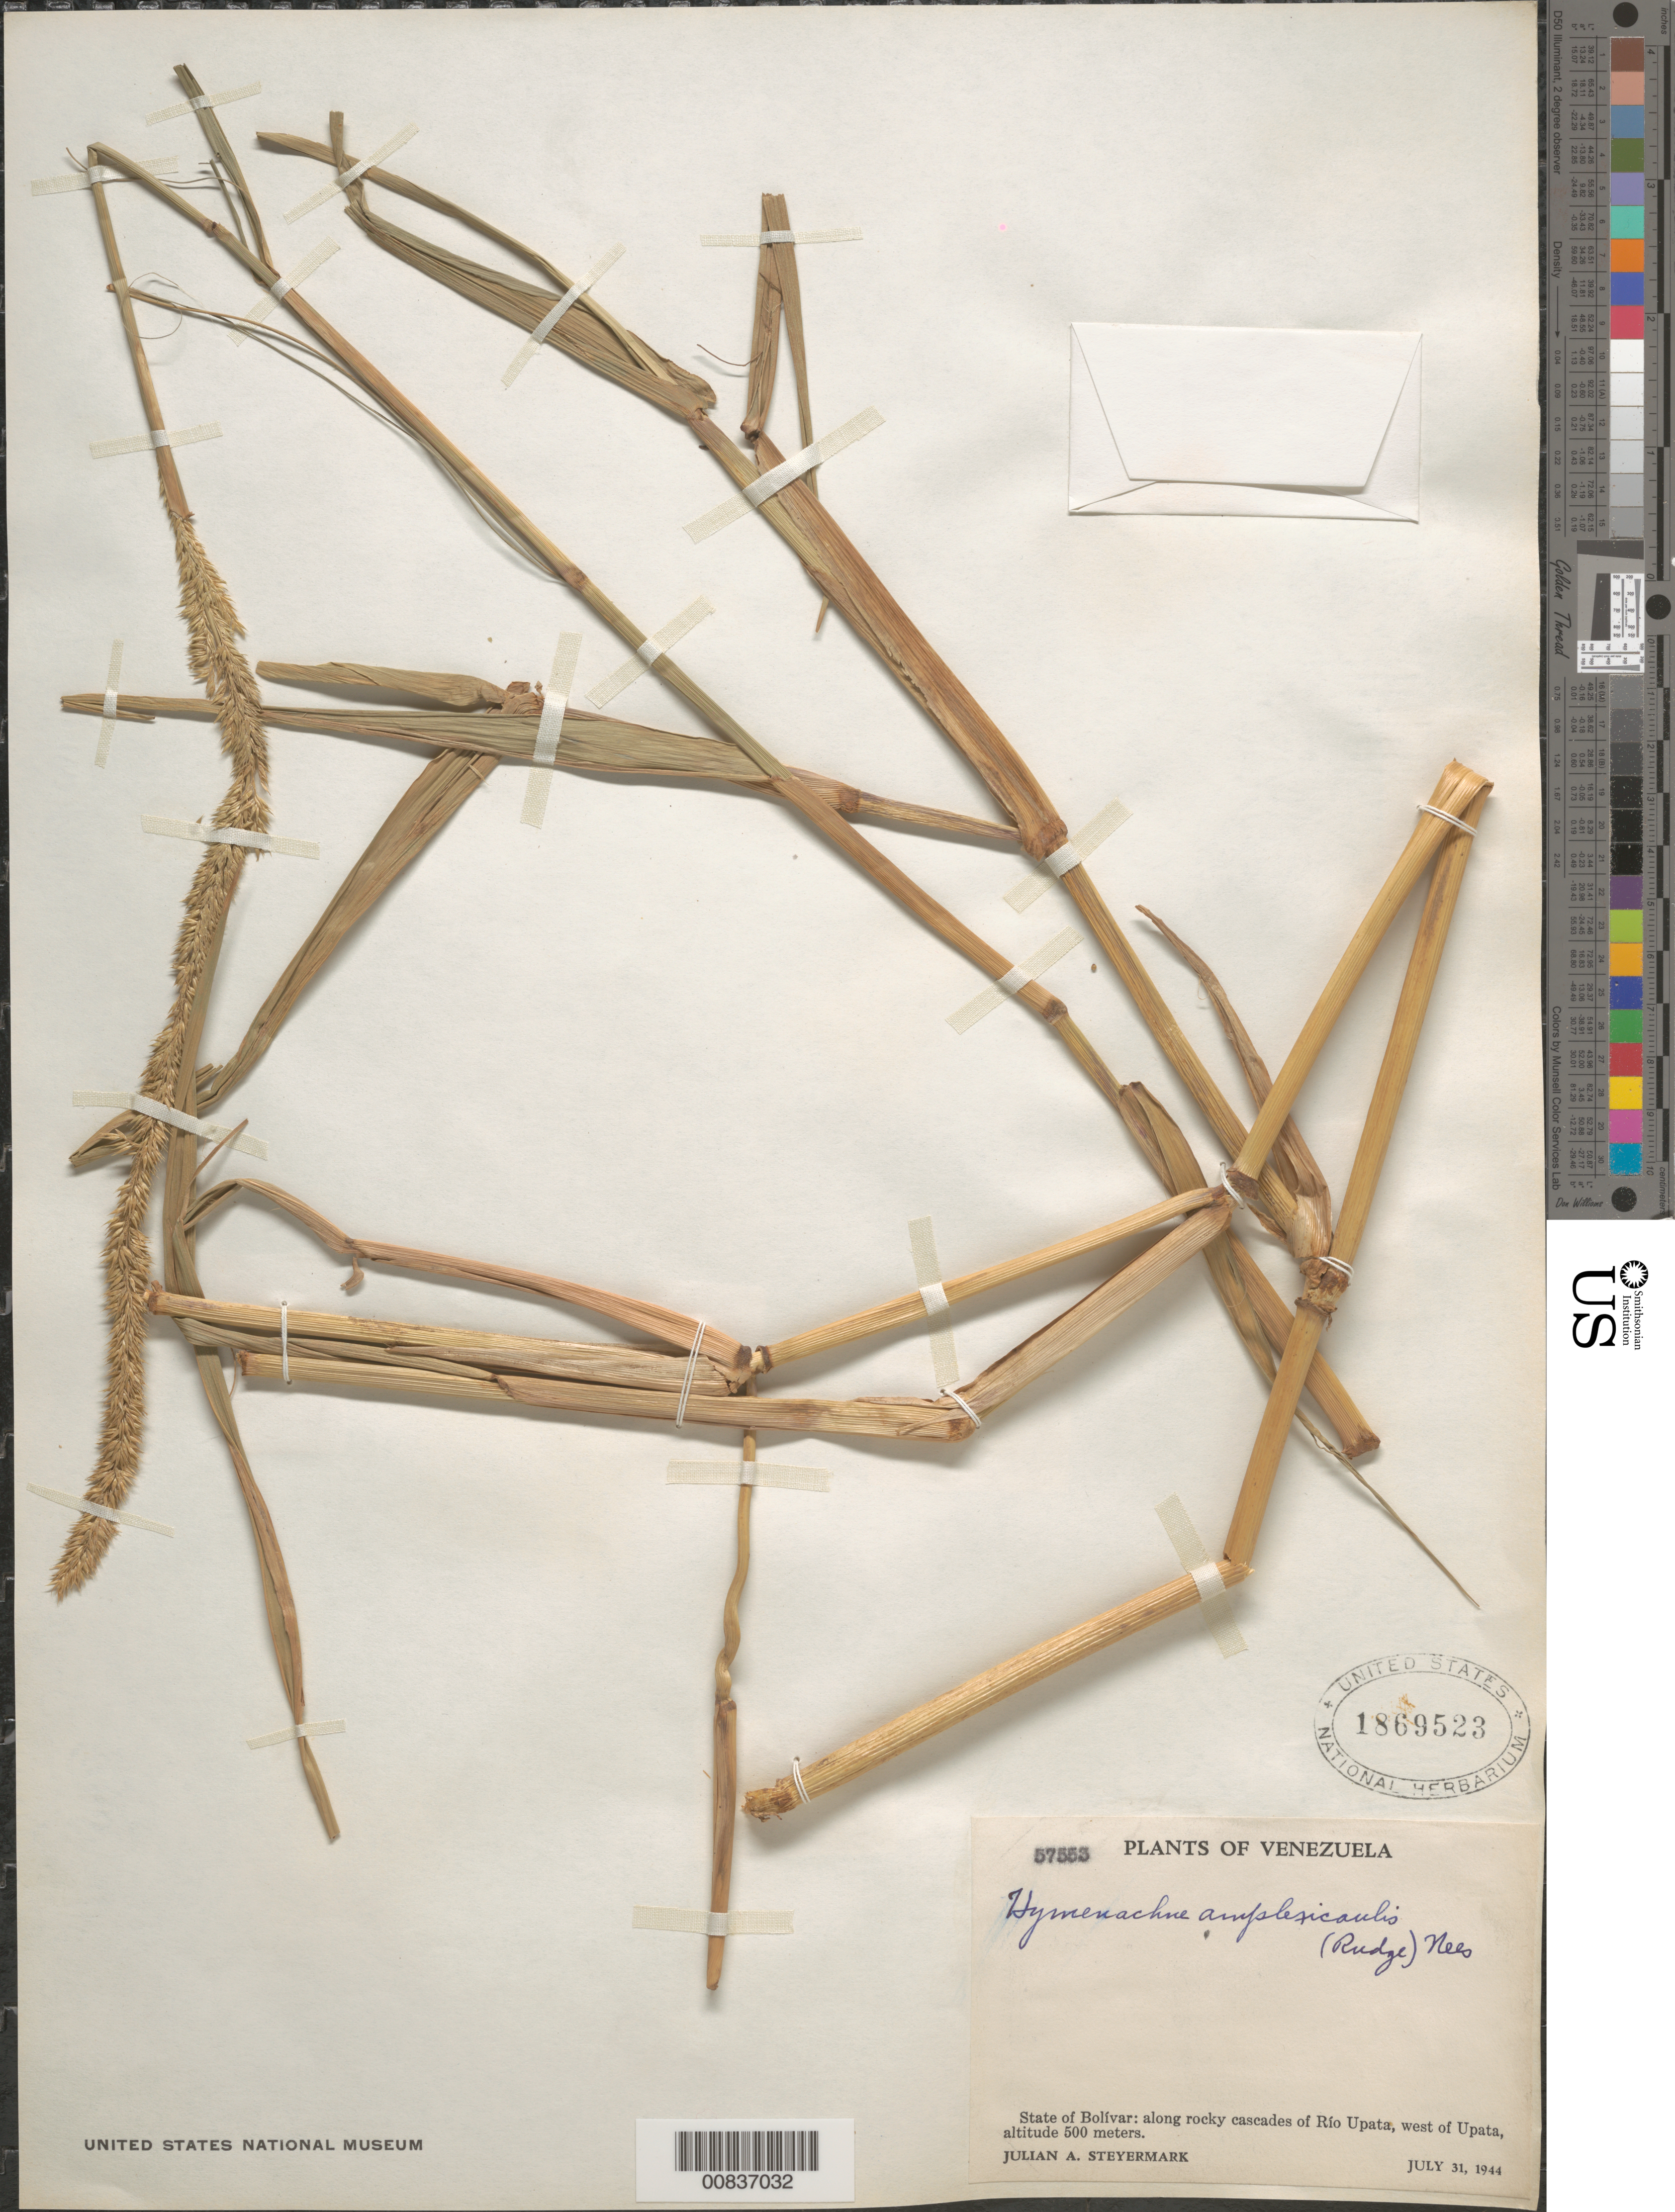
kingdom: Plantae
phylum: Tracheophyta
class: Liliopsida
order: Poales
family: Poaceae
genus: Hymenachne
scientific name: Hymenachne amplexicaulis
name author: (Rudge) Nees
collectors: J. Steyermark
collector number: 57553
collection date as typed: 31-Jul-44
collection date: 1944-07-31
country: Venezuela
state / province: Bolívar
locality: Río Upata, W of Upata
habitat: Rocky cascades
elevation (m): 500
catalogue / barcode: US 1869523